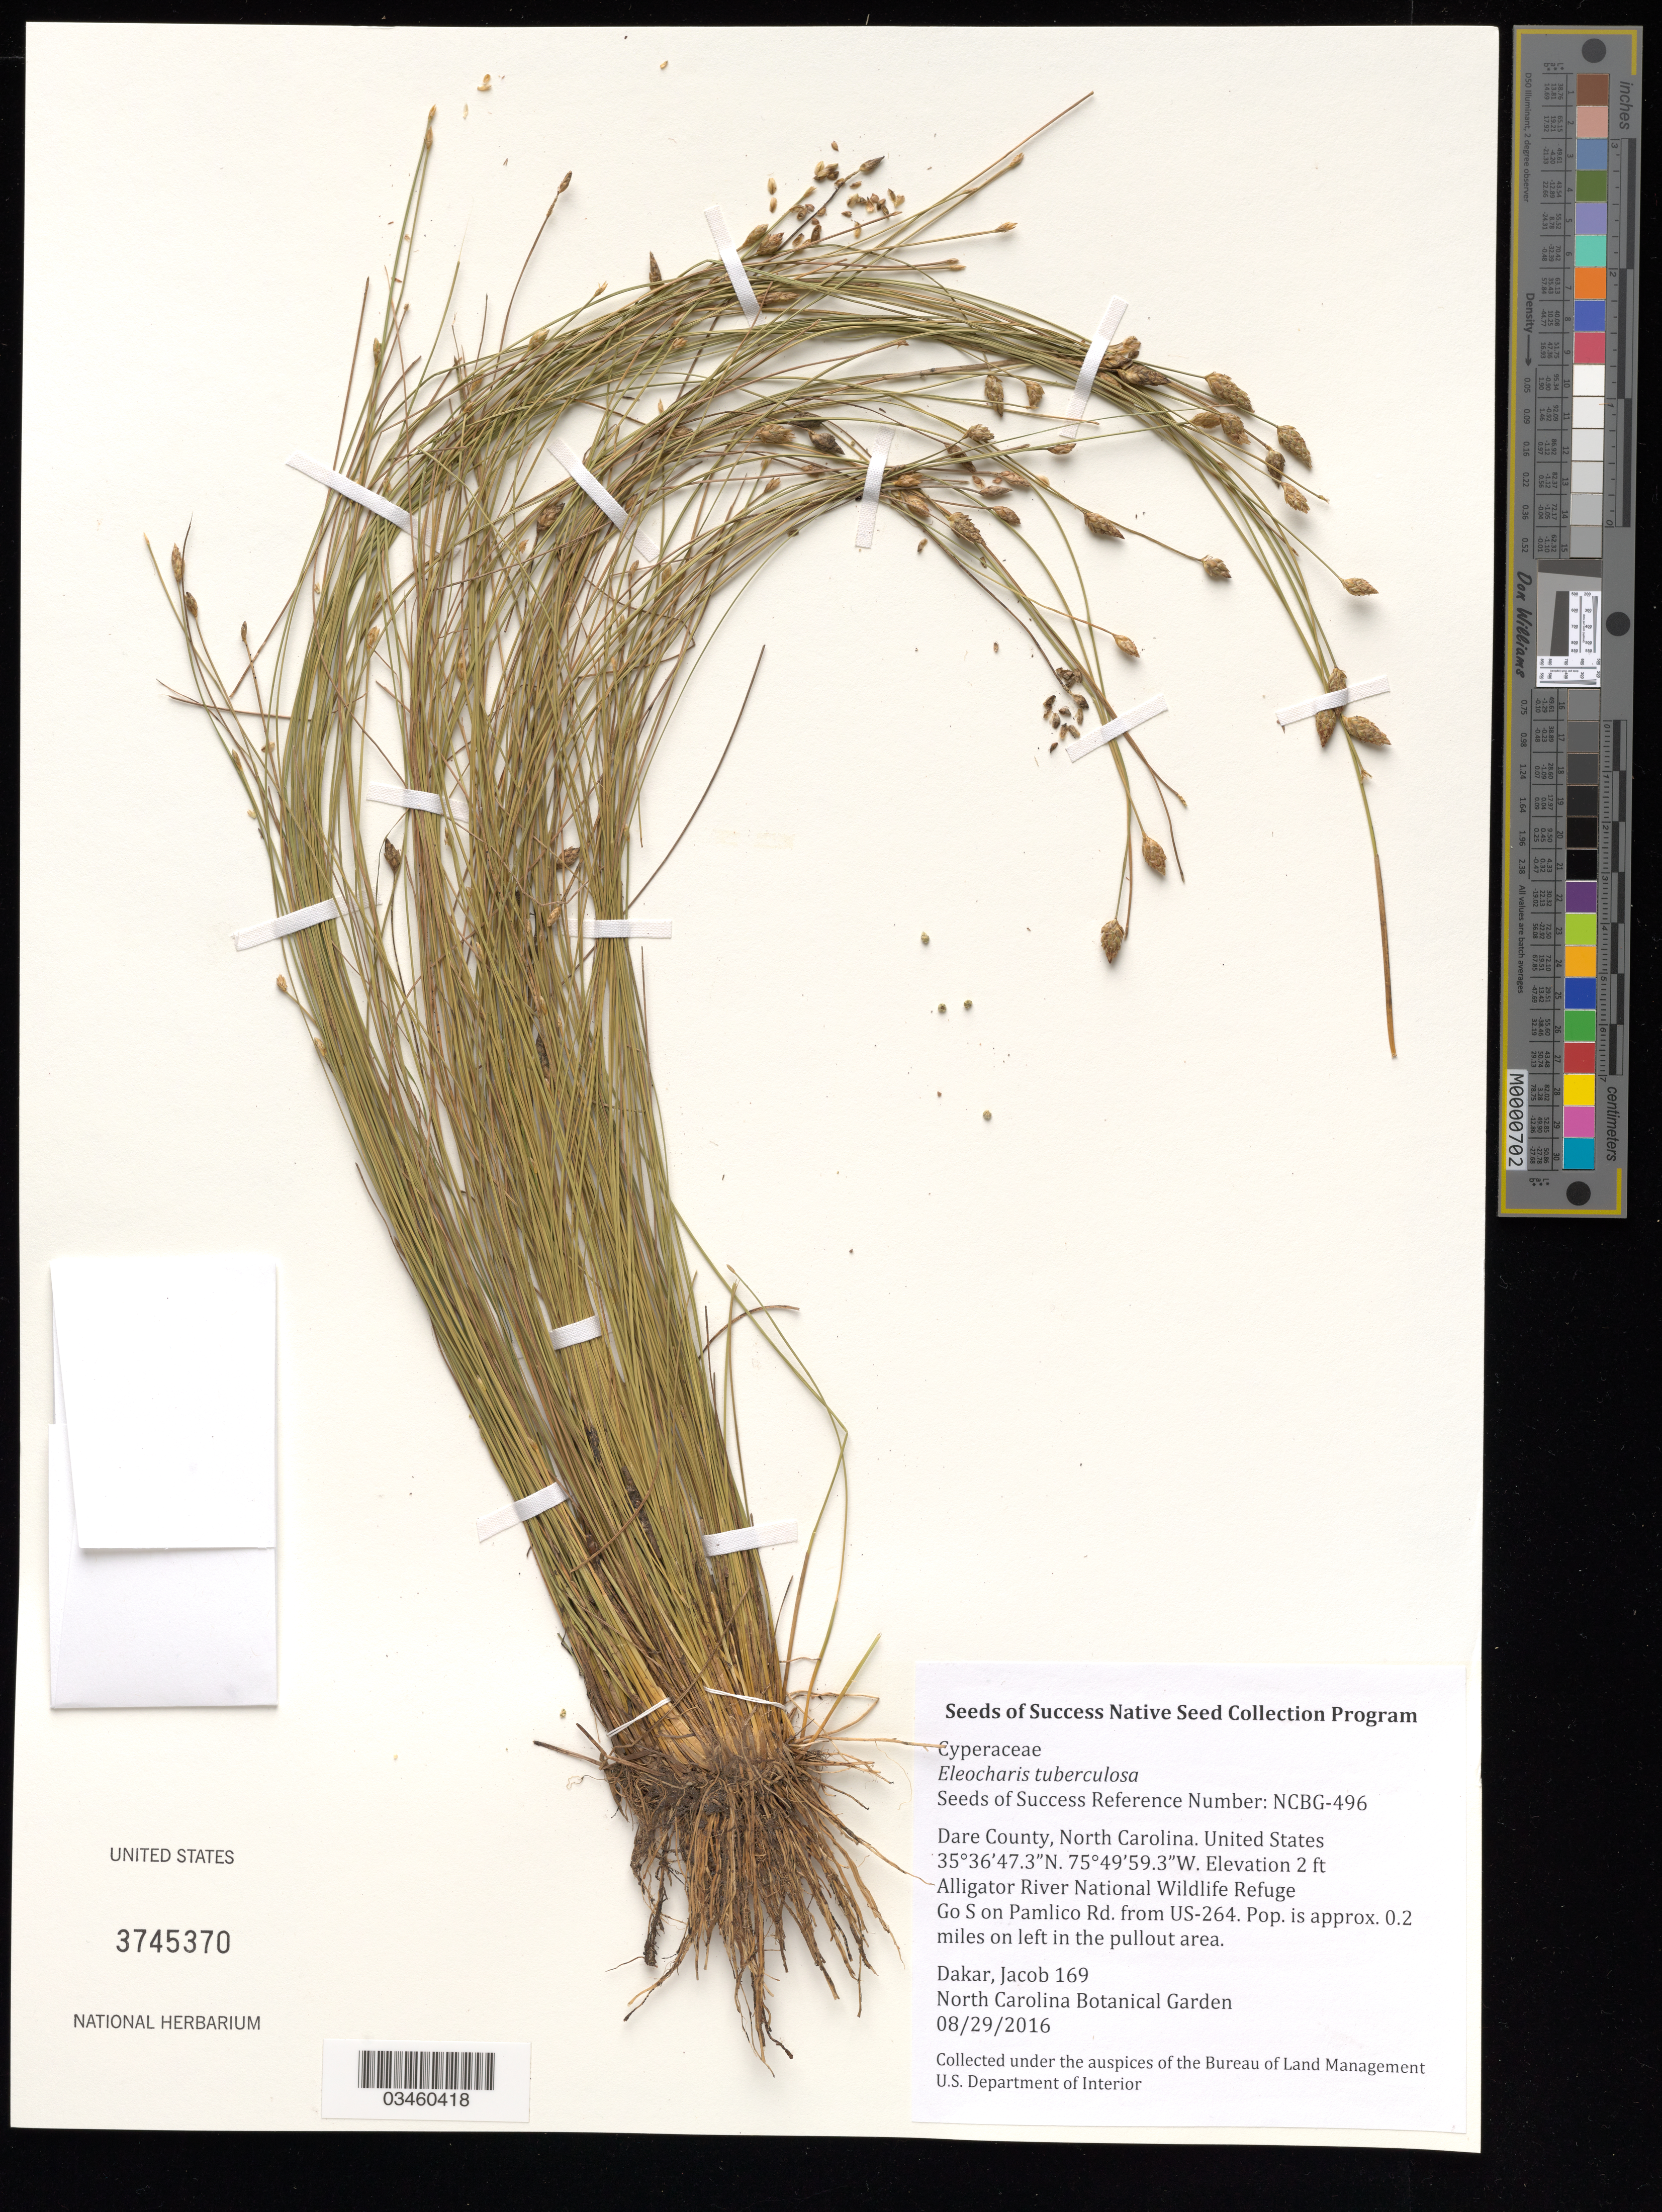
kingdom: Plantae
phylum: Tracheophyta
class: Liliopsida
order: Poales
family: Cyperaceae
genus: Eleocharis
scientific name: Eleocharis tuberculosa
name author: (Michx.) Roem. & Schult.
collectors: J. Dakar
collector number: NCBG-496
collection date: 2016-08-29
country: United States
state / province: North Carolina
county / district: Dare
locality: Alligator River National Wildlife Refuge, Pamlico Rd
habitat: Tidal brackish marsh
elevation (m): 1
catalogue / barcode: US 3745370